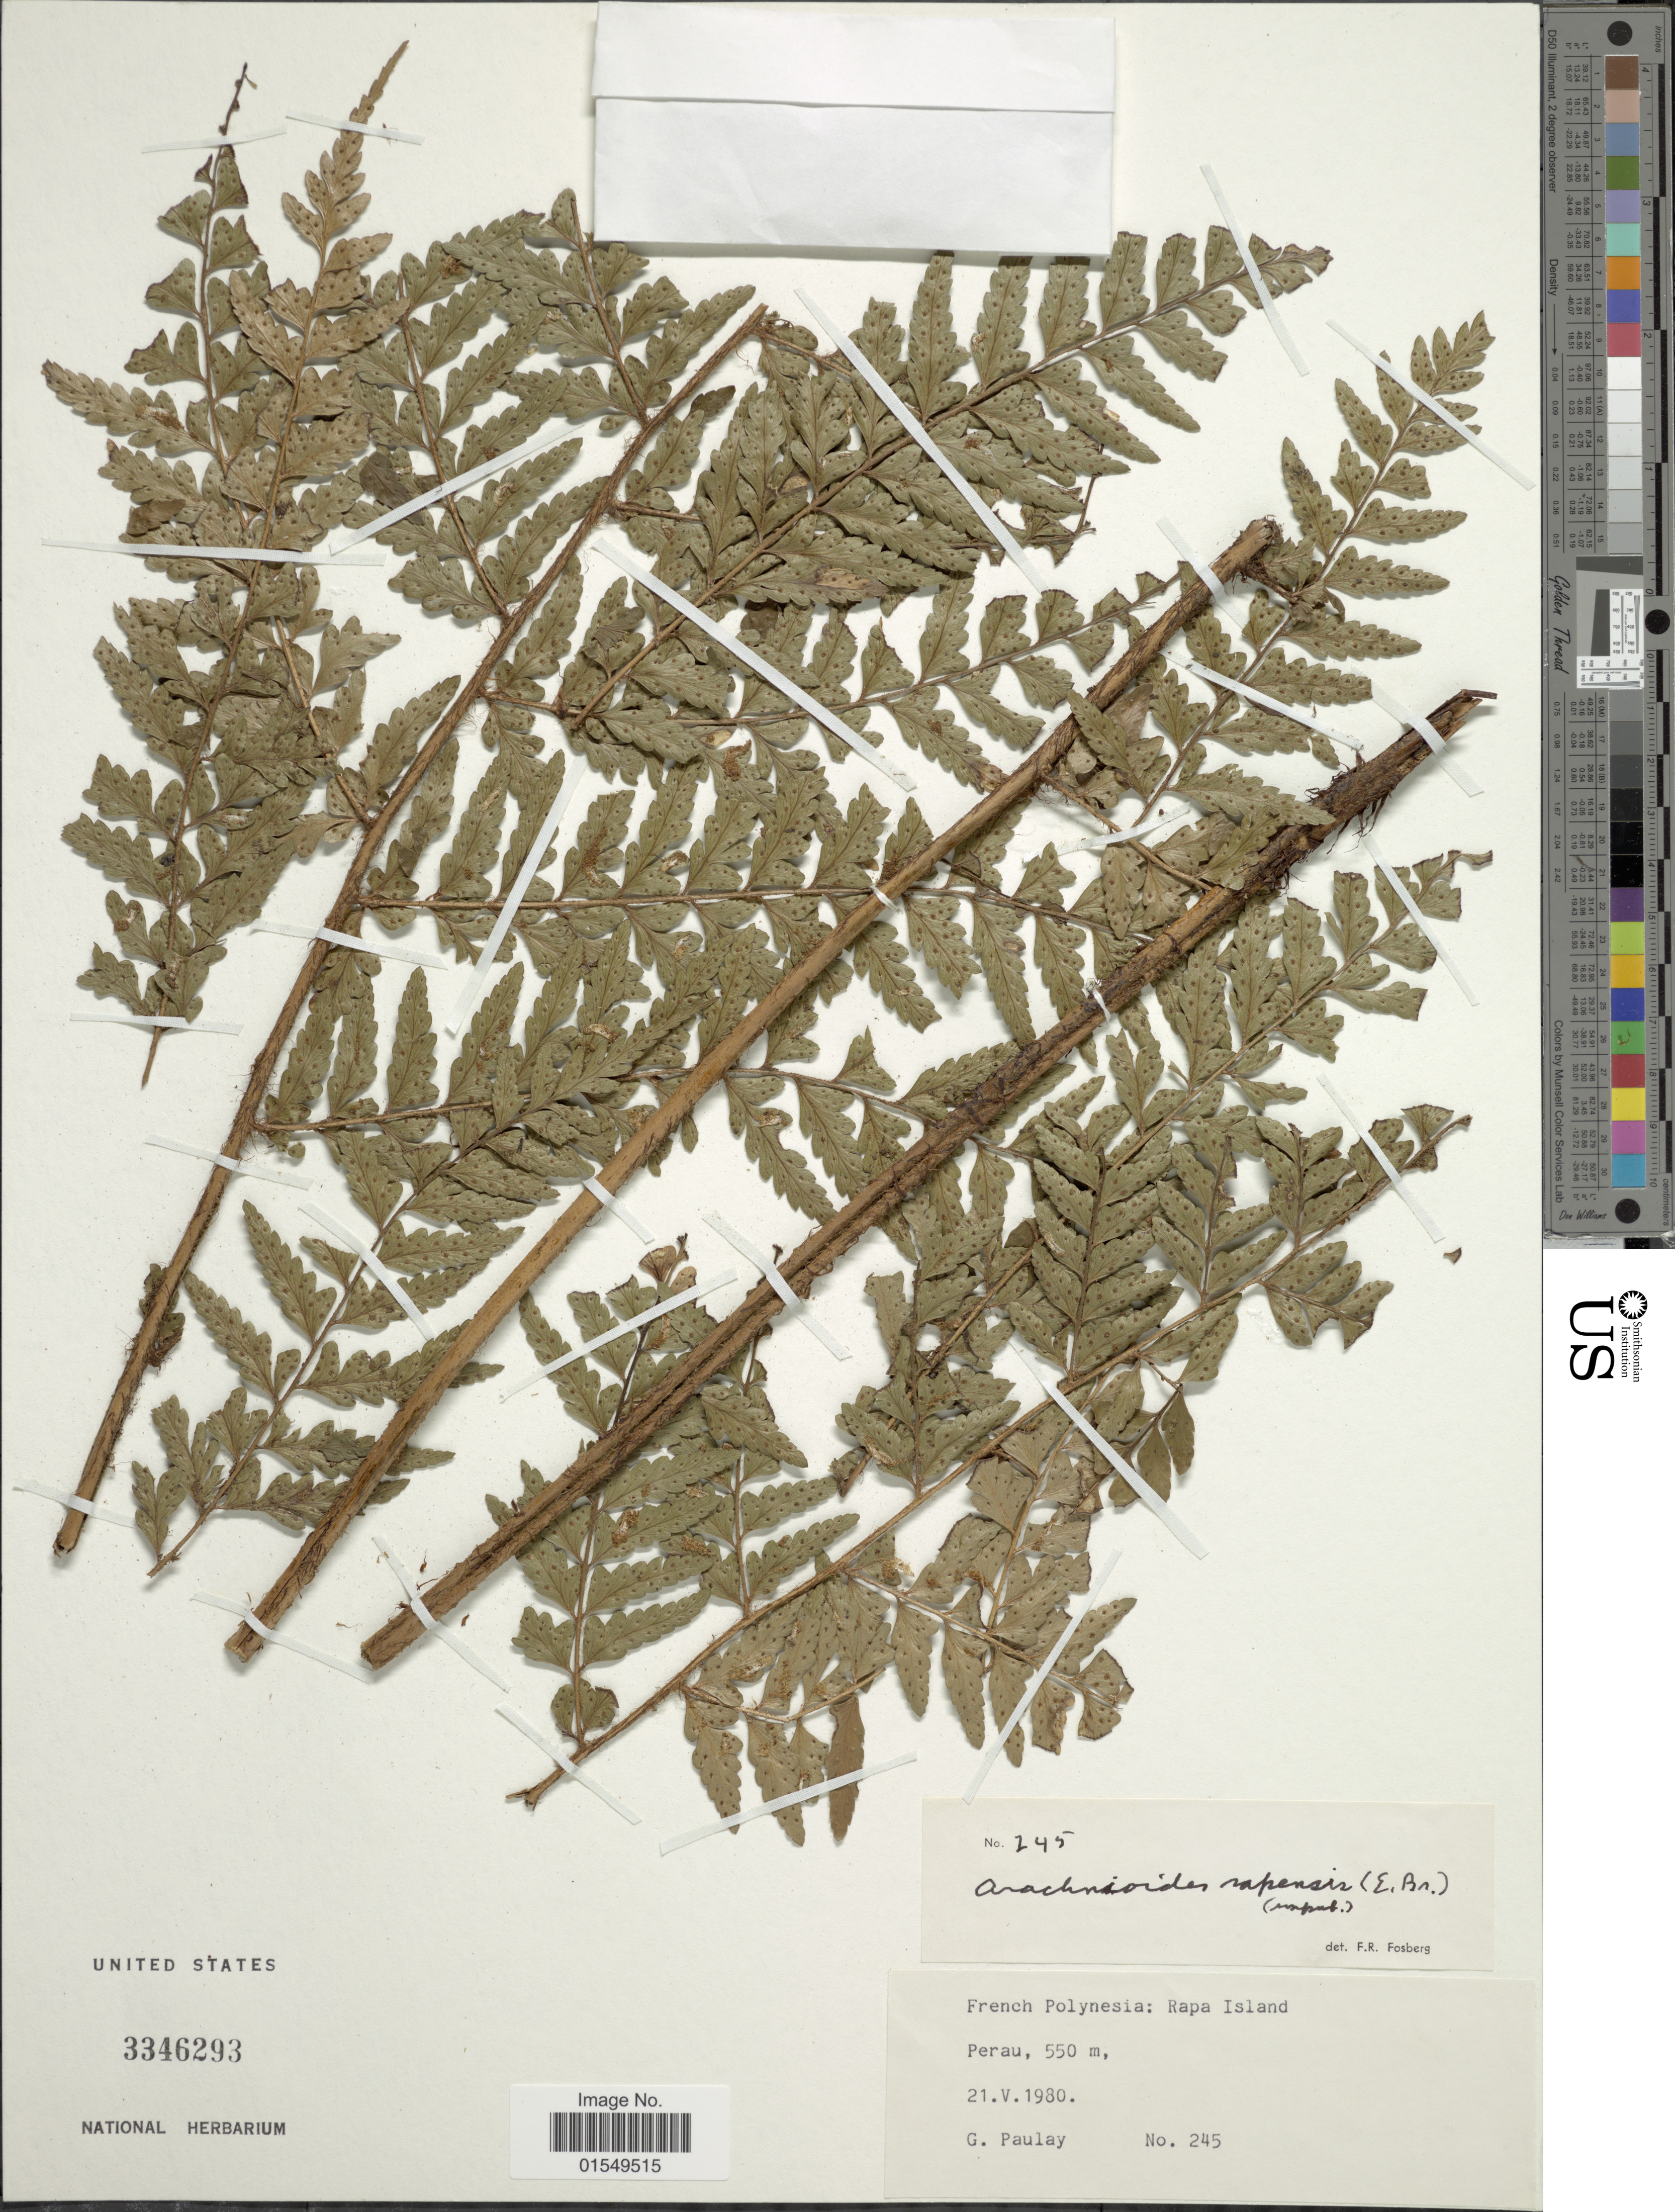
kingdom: Plantae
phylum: Tracheophyta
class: Polypodiopsida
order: Polypodiales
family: Dryopteridaceae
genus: Arachniodes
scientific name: Arachniodes aristata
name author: (G. Forst.) Tindale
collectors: G. Paulay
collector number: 245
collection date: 1980-05-21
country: French Polynesia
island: Rapa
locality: French Polynesia:Rapa Island, Perau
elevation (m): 550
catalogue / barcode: US 3346293